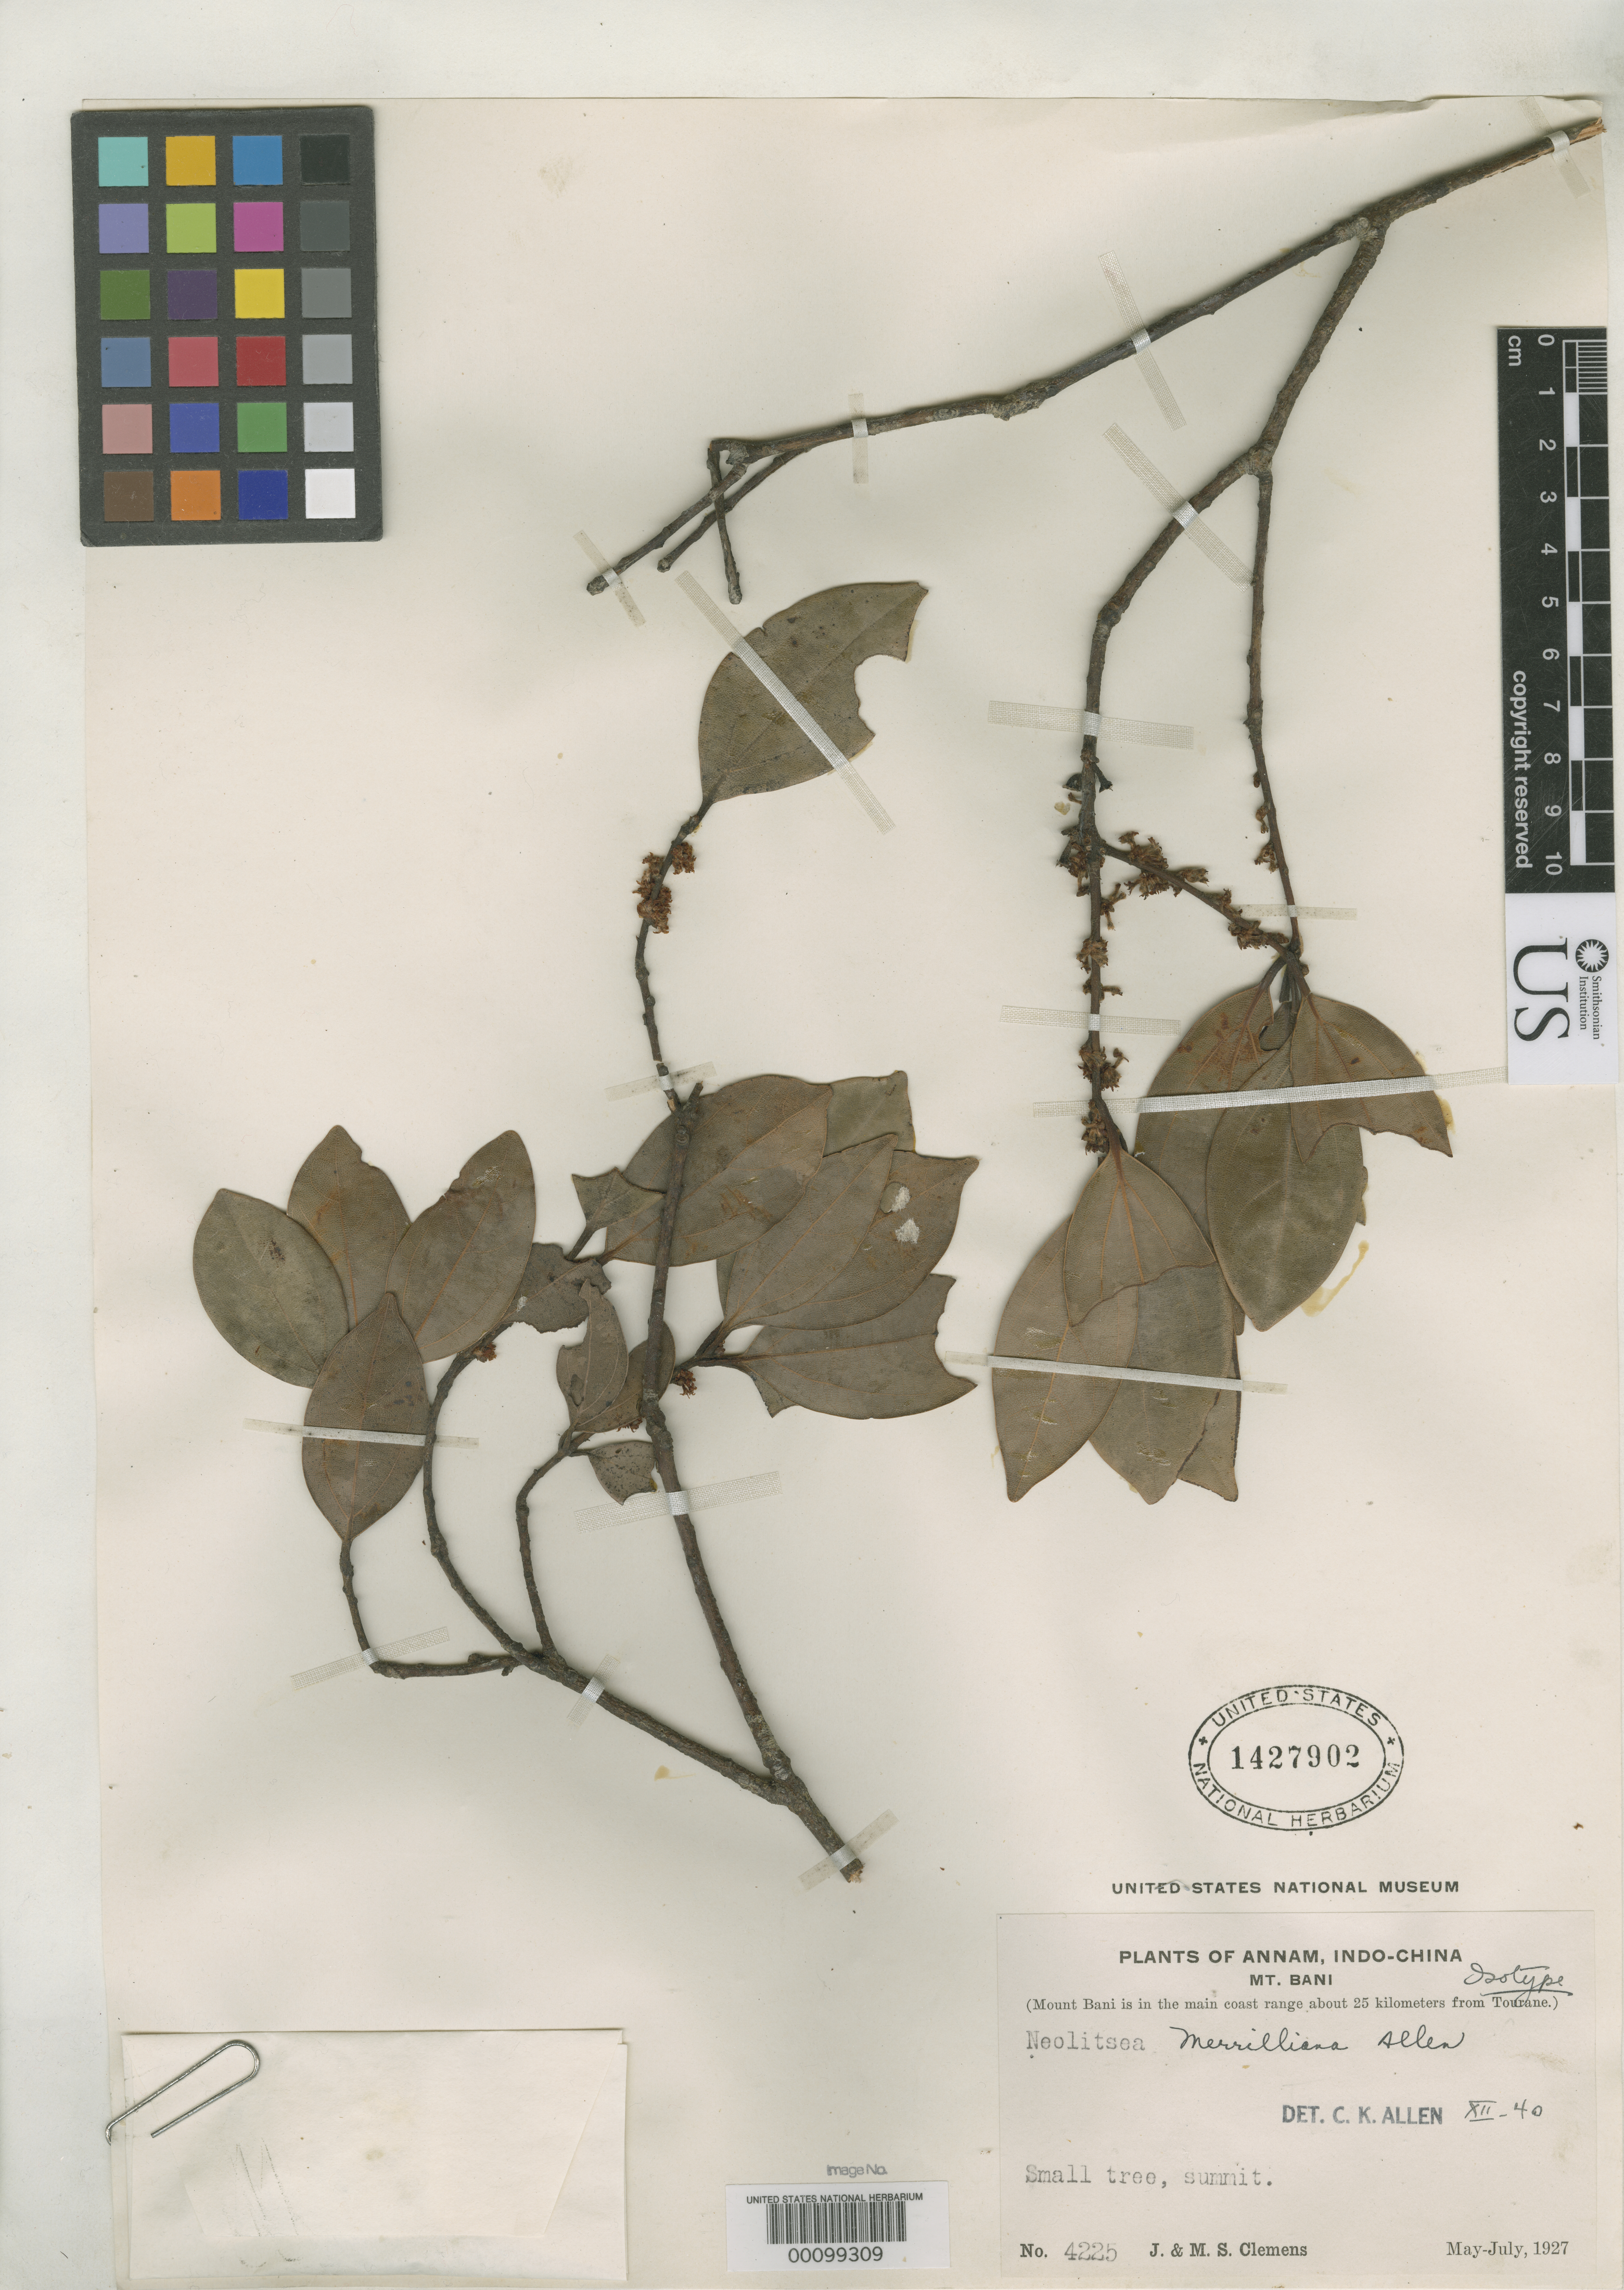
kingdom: Plantae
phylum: Tracheophyta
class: Magnoliopsida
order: Laurales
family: Lauraceae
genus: Neolitsea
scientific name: Neolitsea merrilliana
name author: C.K. Allen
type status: Isotype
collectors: J. Clemens & M. S. Clemens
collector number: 4225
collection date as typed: May 1927 to -- Jul 1927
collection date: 1927-05/1927-07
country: Vietnam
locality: Mt. Bani.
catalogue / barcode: US 1427902